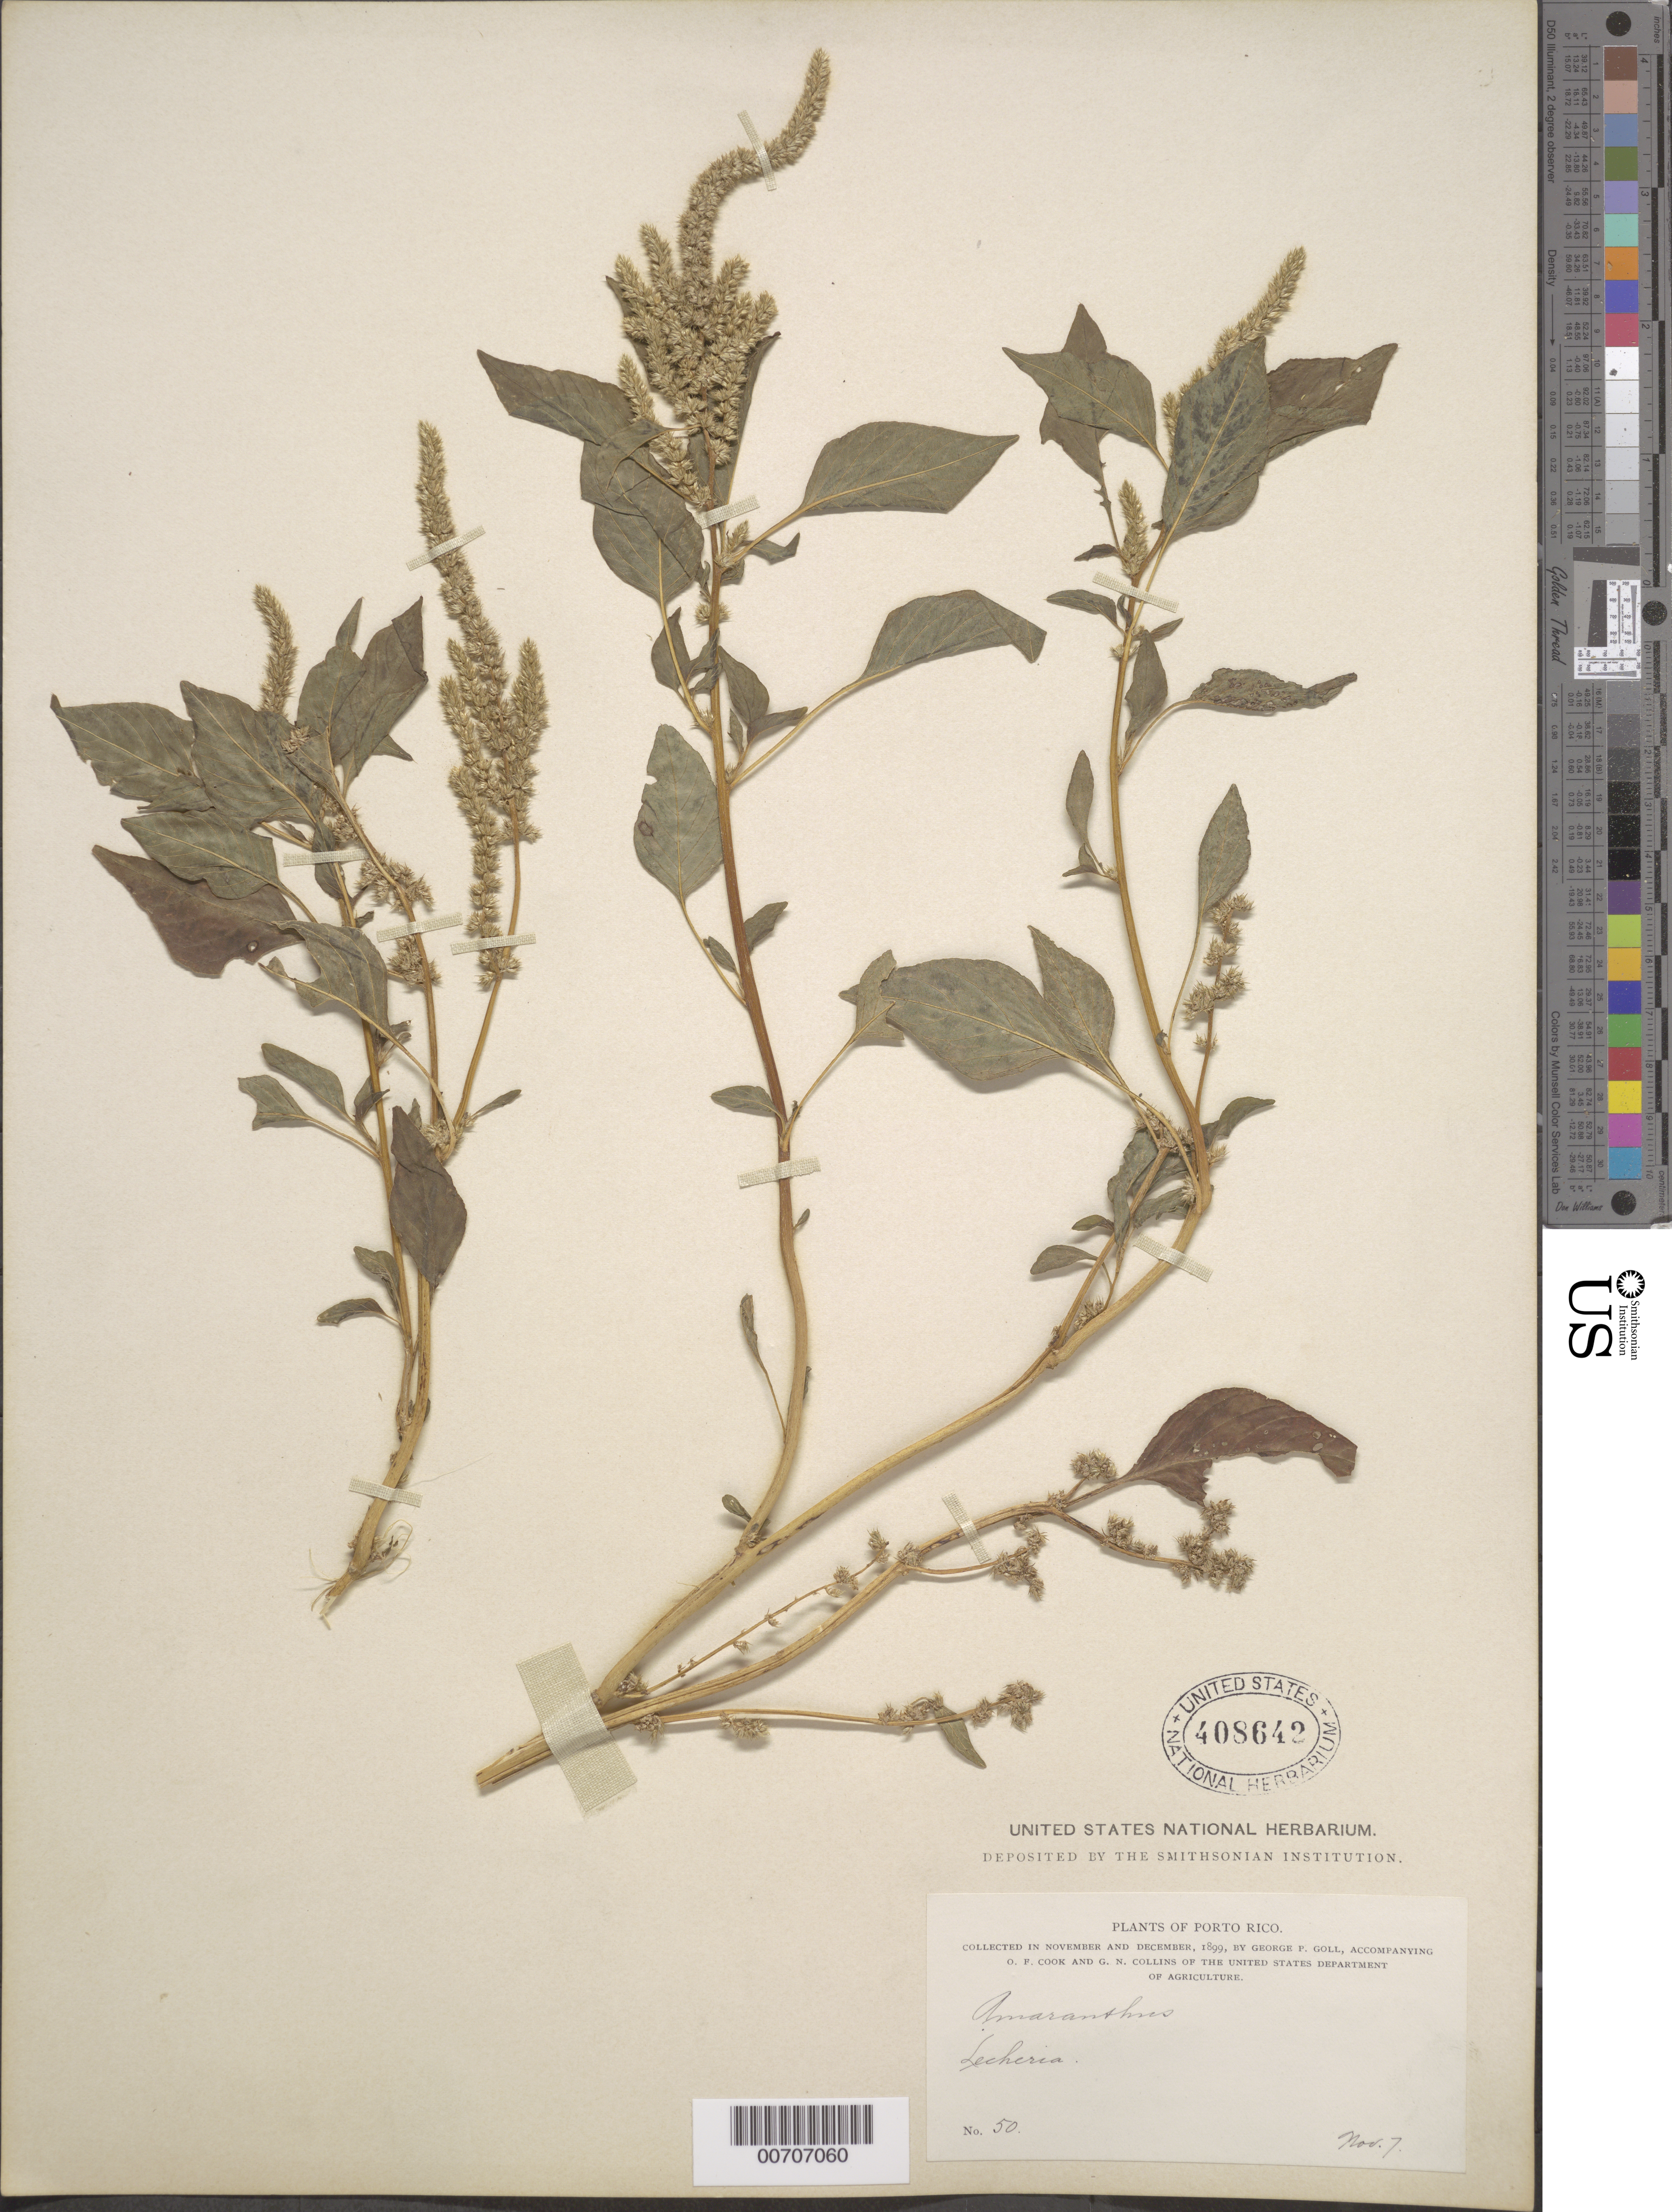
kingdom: Plantae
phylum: Tracheophyta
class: Magnoliopsida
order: Caryophyllales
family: Amaranthaceae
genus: Amaranthus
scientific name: Amaranthus sp.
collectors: G. Goll, O. F. Cook & G. Collins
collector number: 50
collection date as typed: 07 Nov 1899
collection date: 1899-11-07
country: Puerto Rico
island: Greater Antilles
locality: Lecheria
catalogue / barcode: US 408642